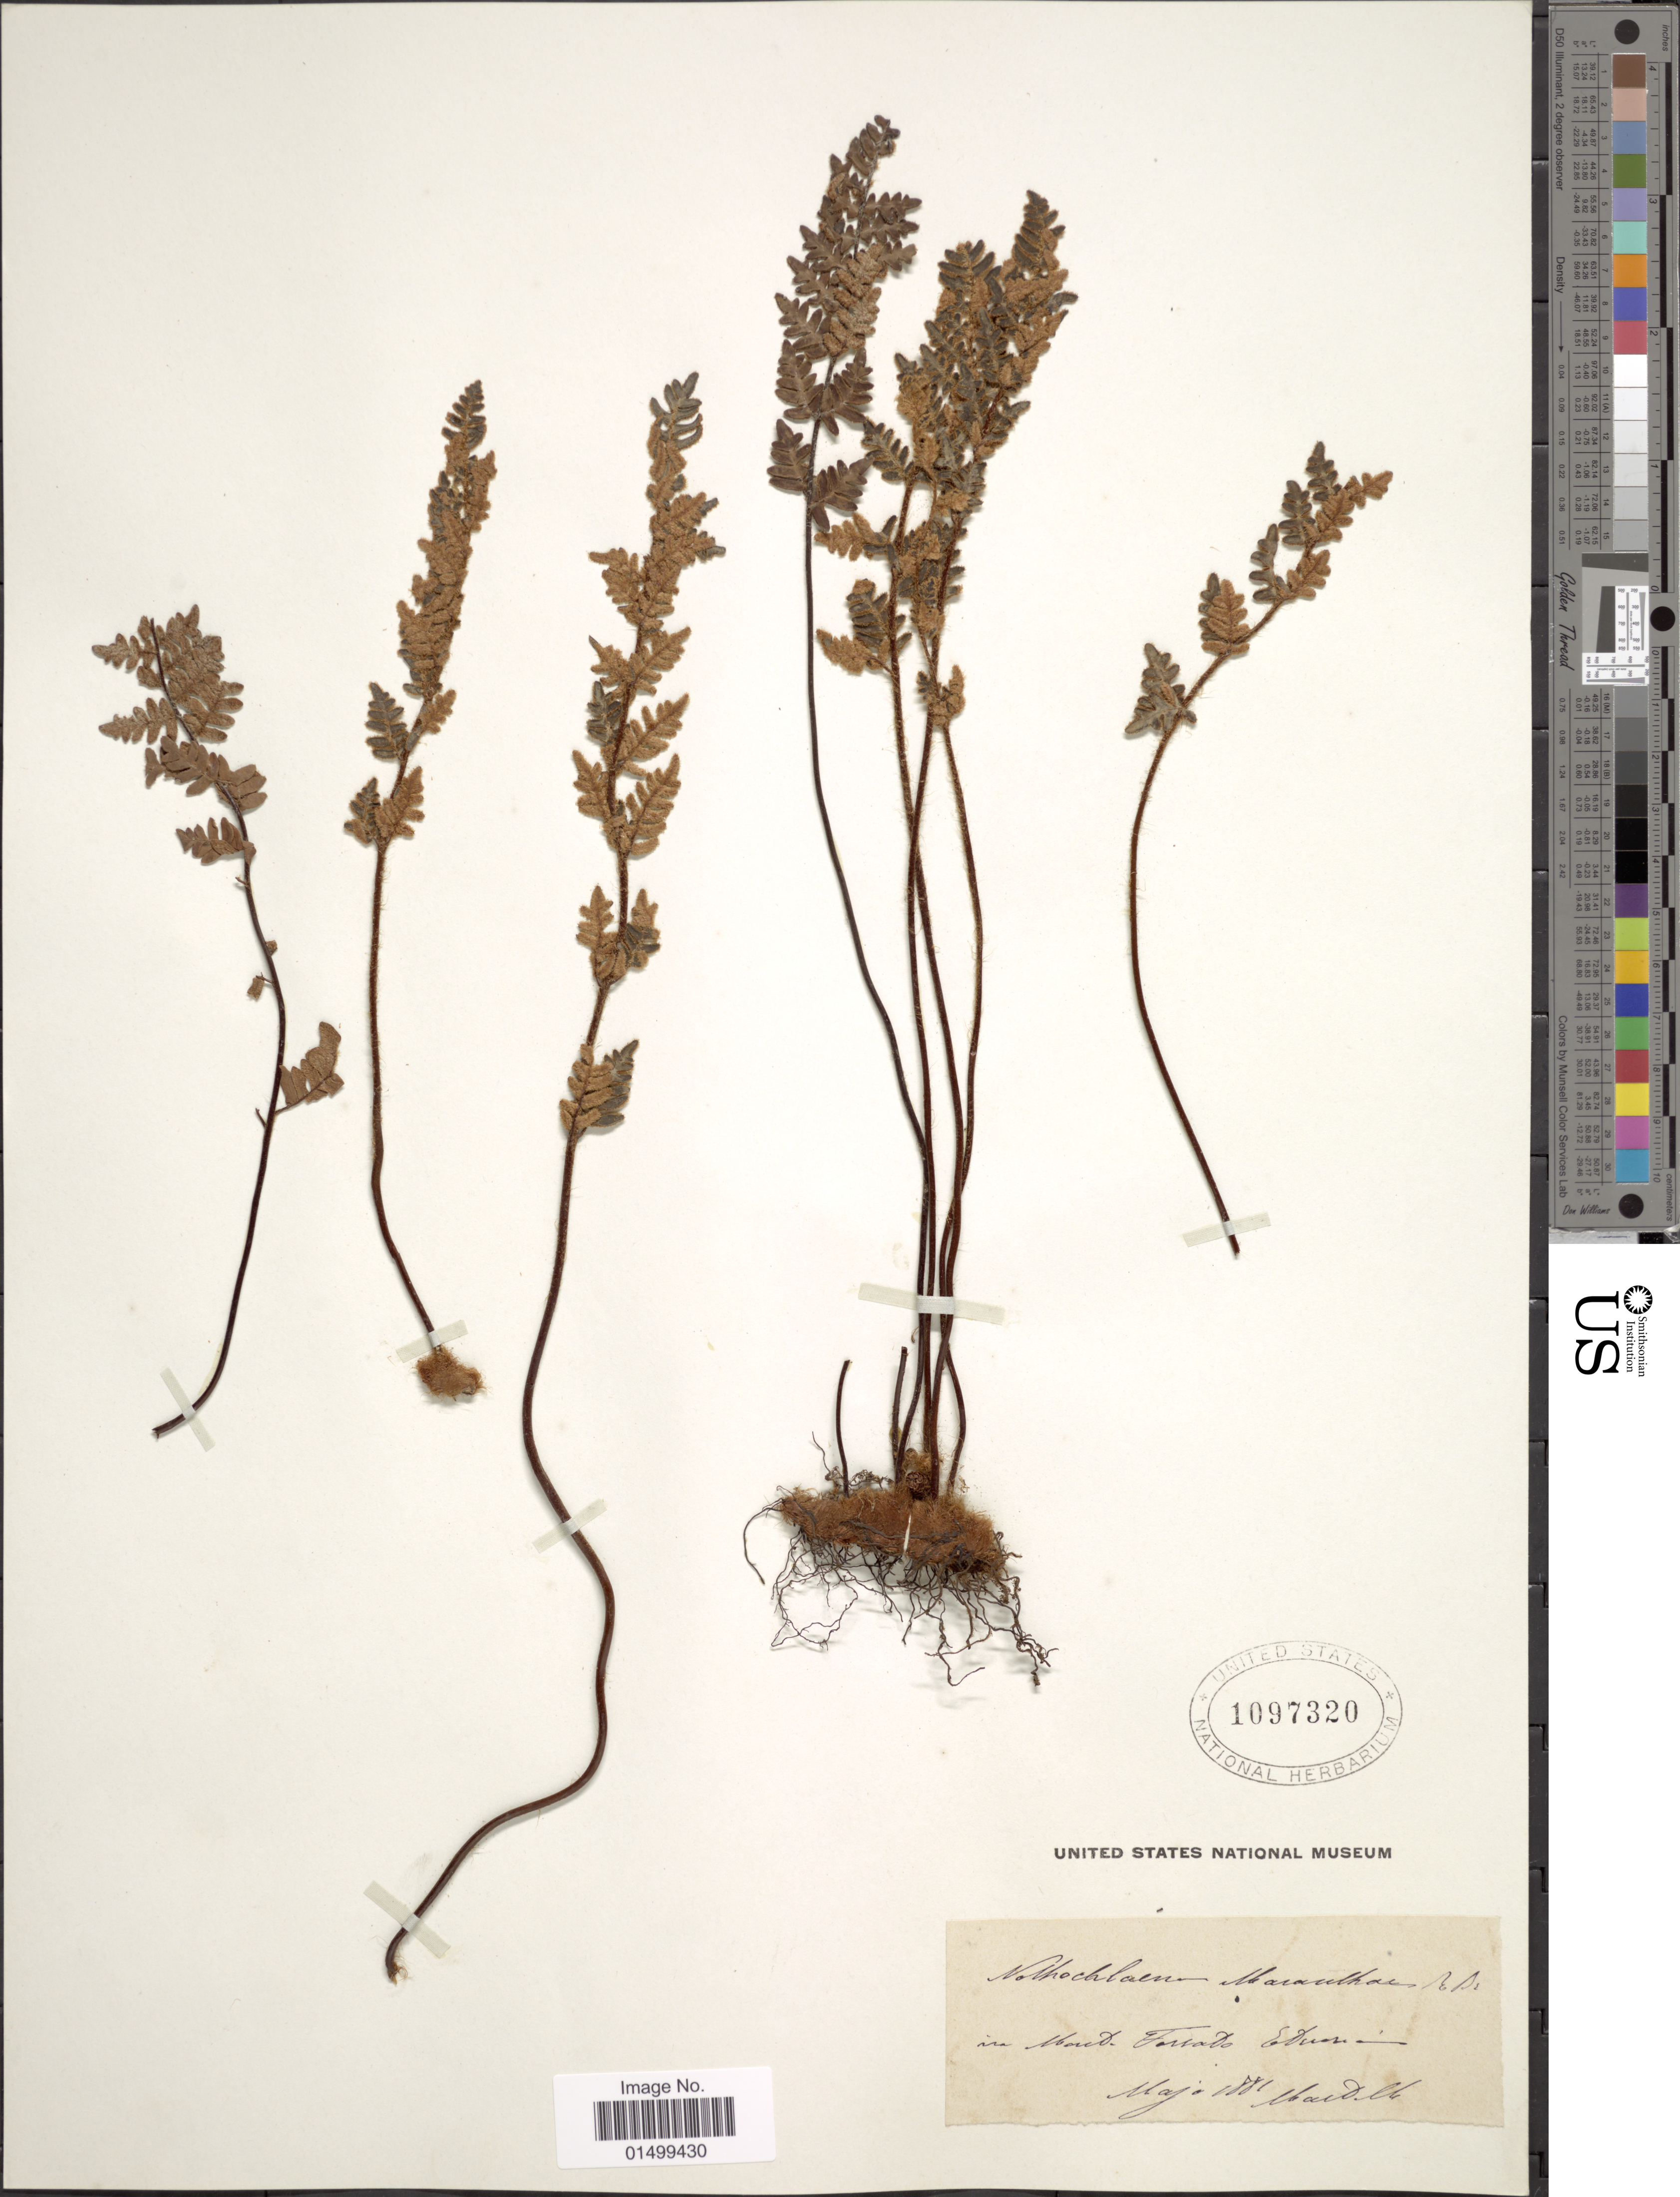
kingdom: Plantae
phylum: Tracheophyta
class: Polypodiopsida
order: Polypodiales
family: Pteridaceae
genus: Cheilanthes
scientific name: Cheilanthes marantae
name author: Domin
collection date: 1881-05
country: Italy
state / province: Tuscany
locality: Monte Ferrato, Eturia.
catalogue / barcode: US 1097320